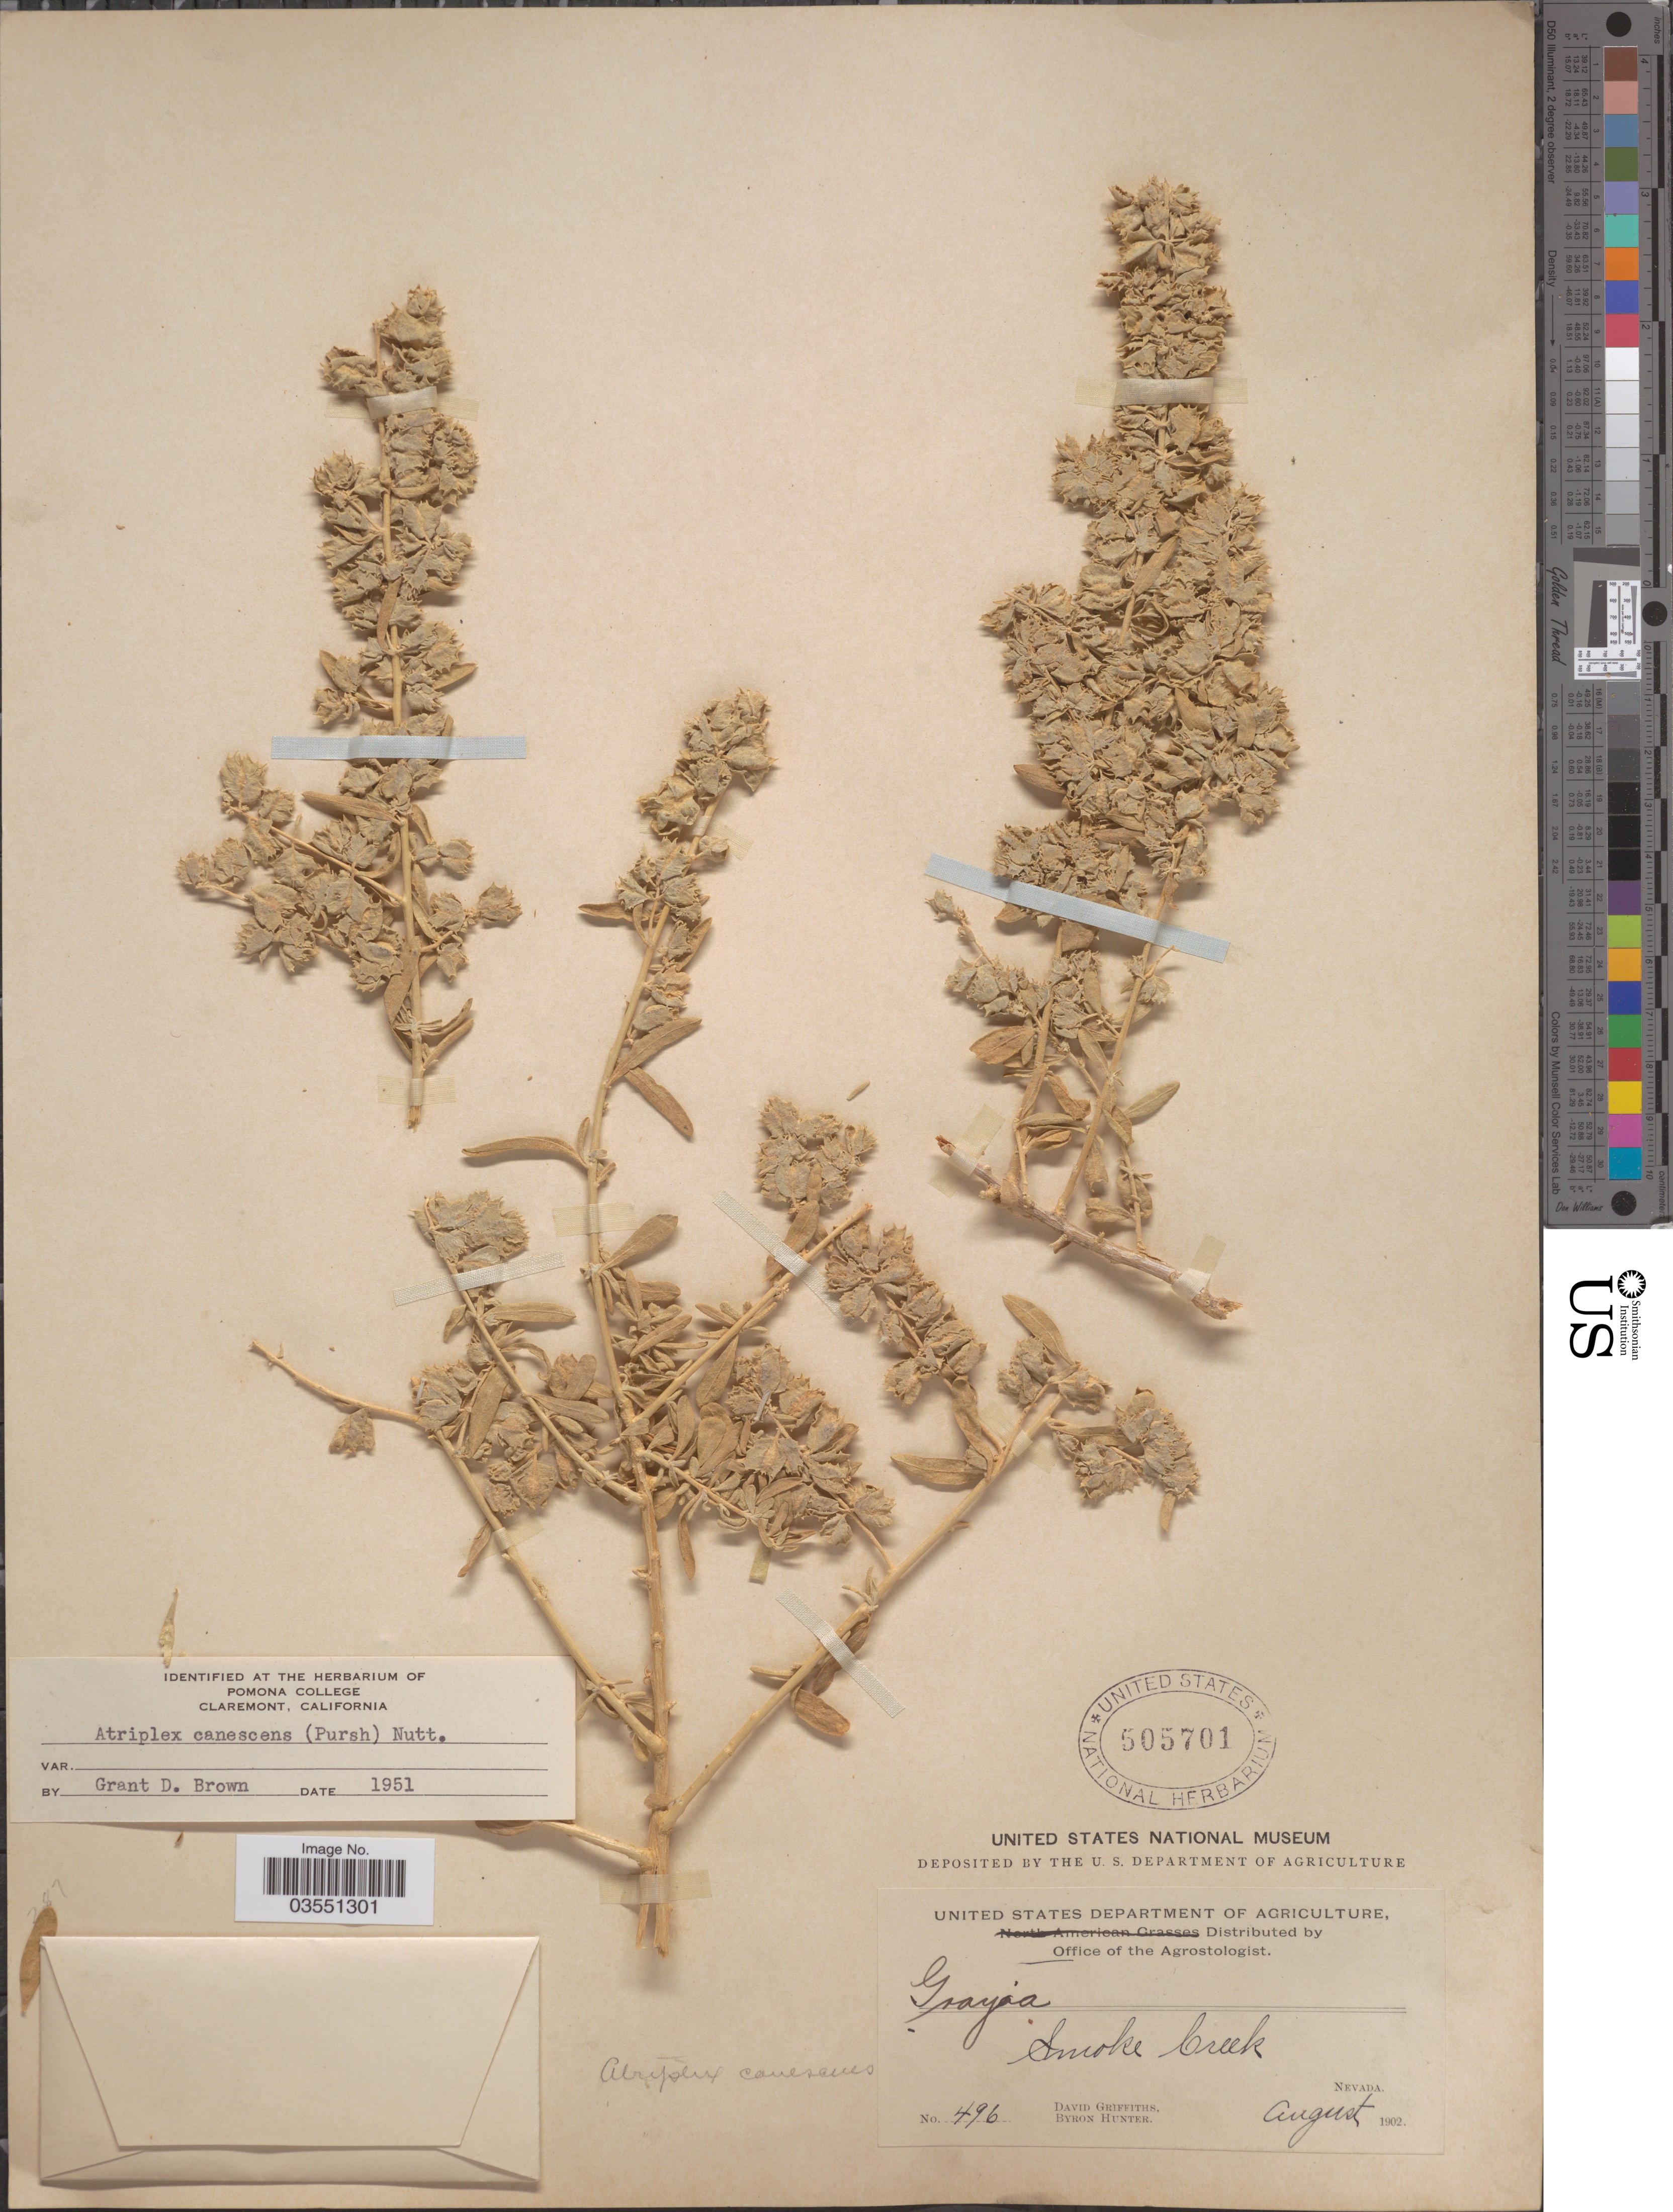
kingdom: Plantae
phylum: Tracheophyta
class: Magnoliopsida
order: Caryophyllales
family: Amaranthaceae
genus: Atriplex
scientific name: Atriplex canescens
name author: (Pursh) Nutt.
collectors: D. Griffiths & B. Hunter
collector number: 496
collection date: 1902-08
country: United States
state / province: Nevada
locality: Smoke Creek.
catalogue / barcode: US 505701